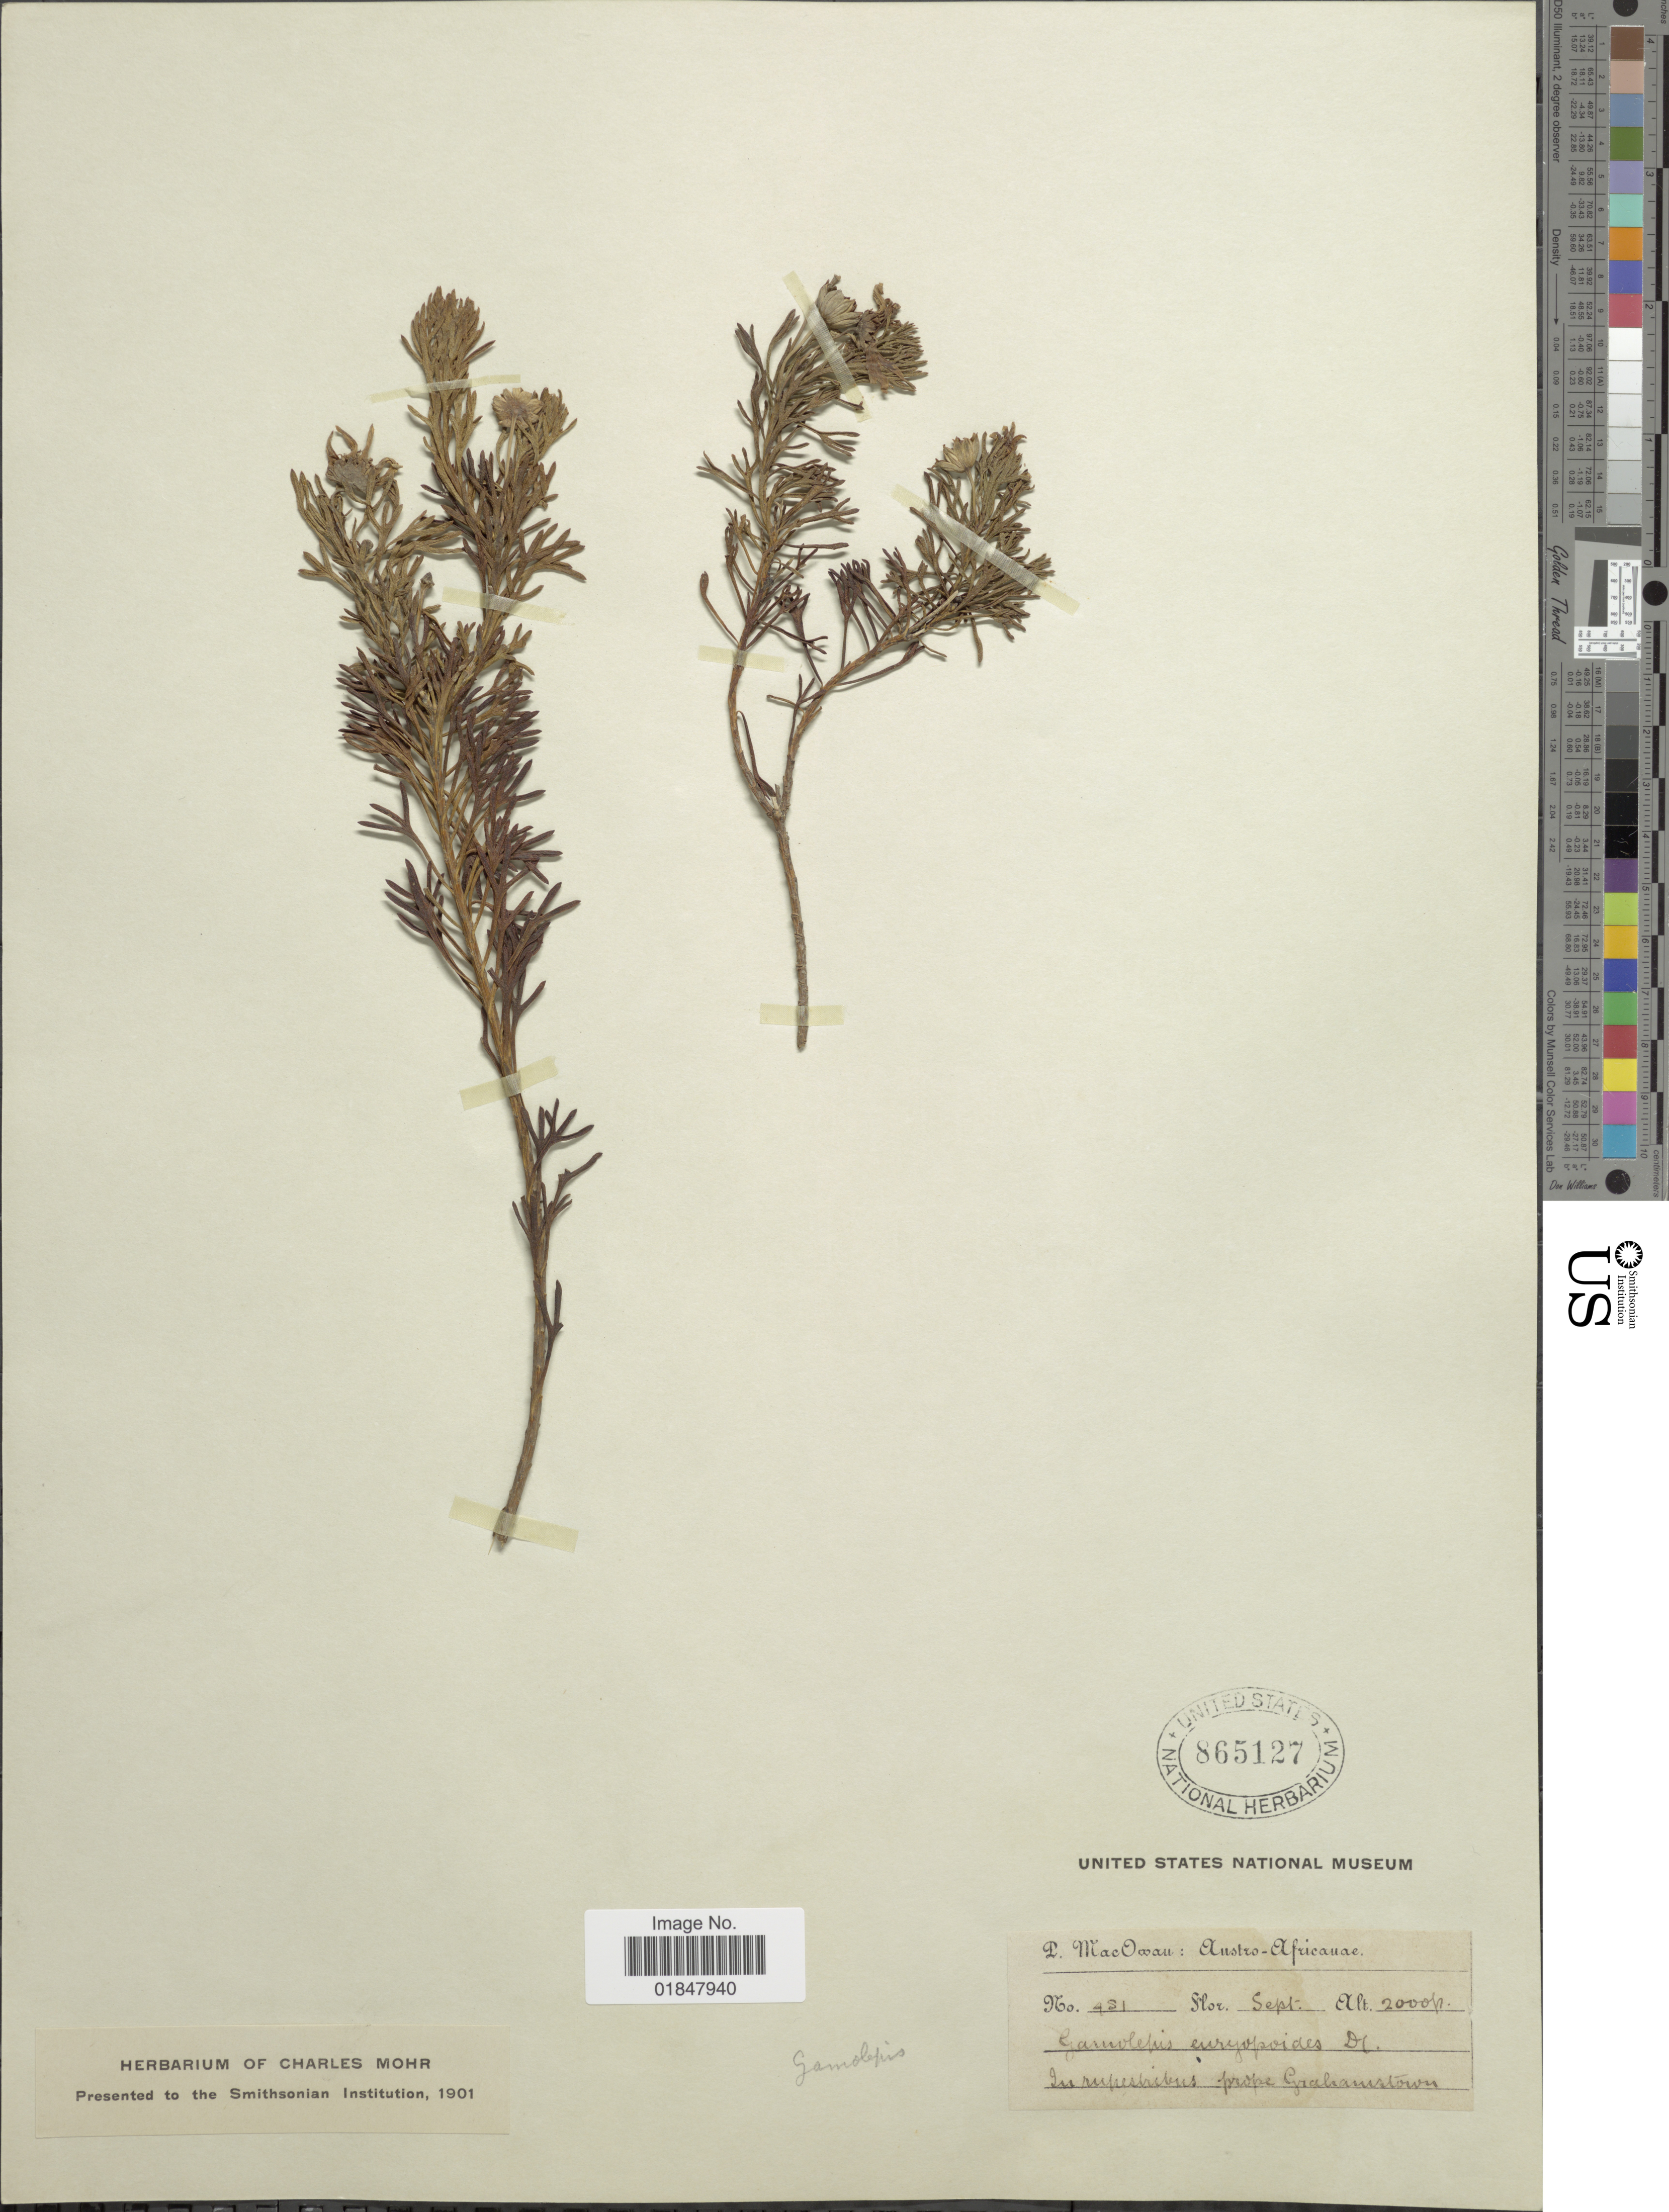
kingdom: Plantae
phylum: Tracheophyta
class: Magnoliopsida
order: Asterales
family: Asteraceae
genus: Euryops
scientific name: Euryops sp.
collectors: P. MacOwan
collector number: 481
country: South Africa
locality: Austro - Africauae, prope Grahamstown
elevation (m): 610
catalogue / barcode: US 865127